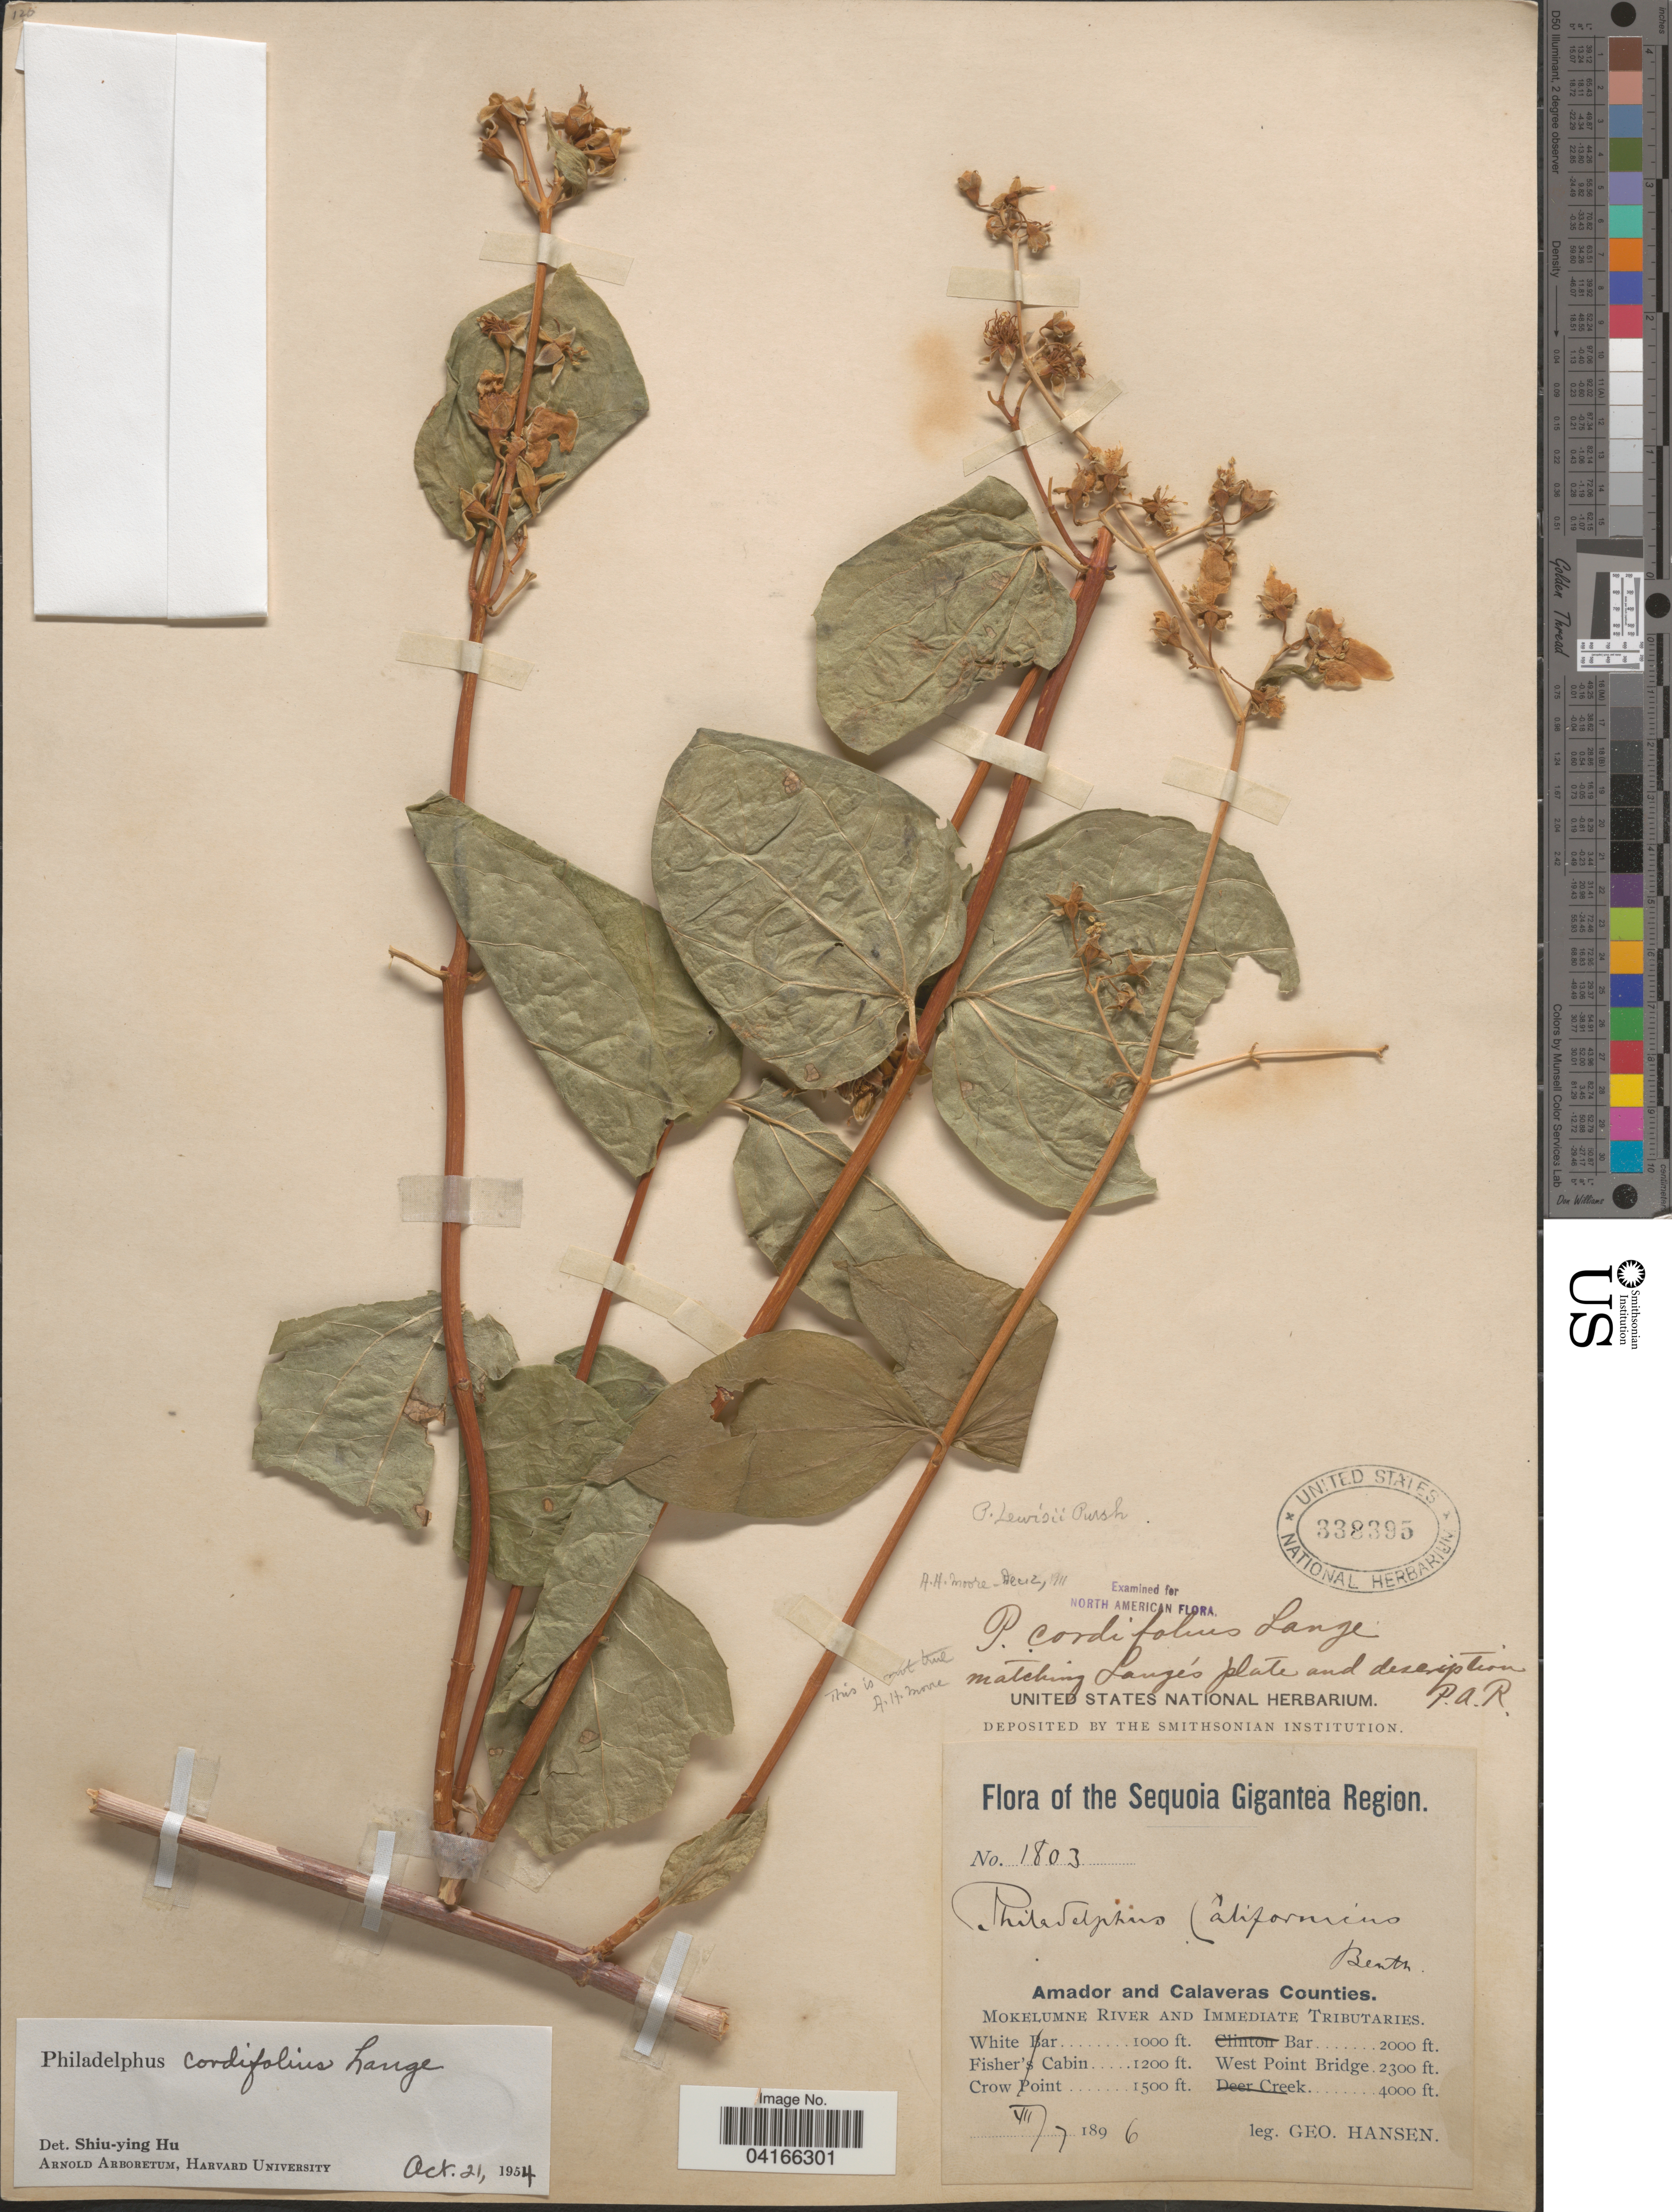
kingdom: Plantae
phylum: Tracheophyta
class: Magnoliopsida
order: Cornales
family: Hydrangeaceae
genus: Philadelphus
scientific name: Philadelphus cordifolius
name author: Lange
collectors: G. Hansen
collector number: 1803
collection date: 1896-07-07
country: United States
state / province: California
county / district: Calaveras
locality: Sequoia Gigantea Region. Amador and Calaveras Counties. Mokelumne River and Immediate Tributaries. West Point Bridge.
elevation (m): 701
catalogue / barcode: US 338395